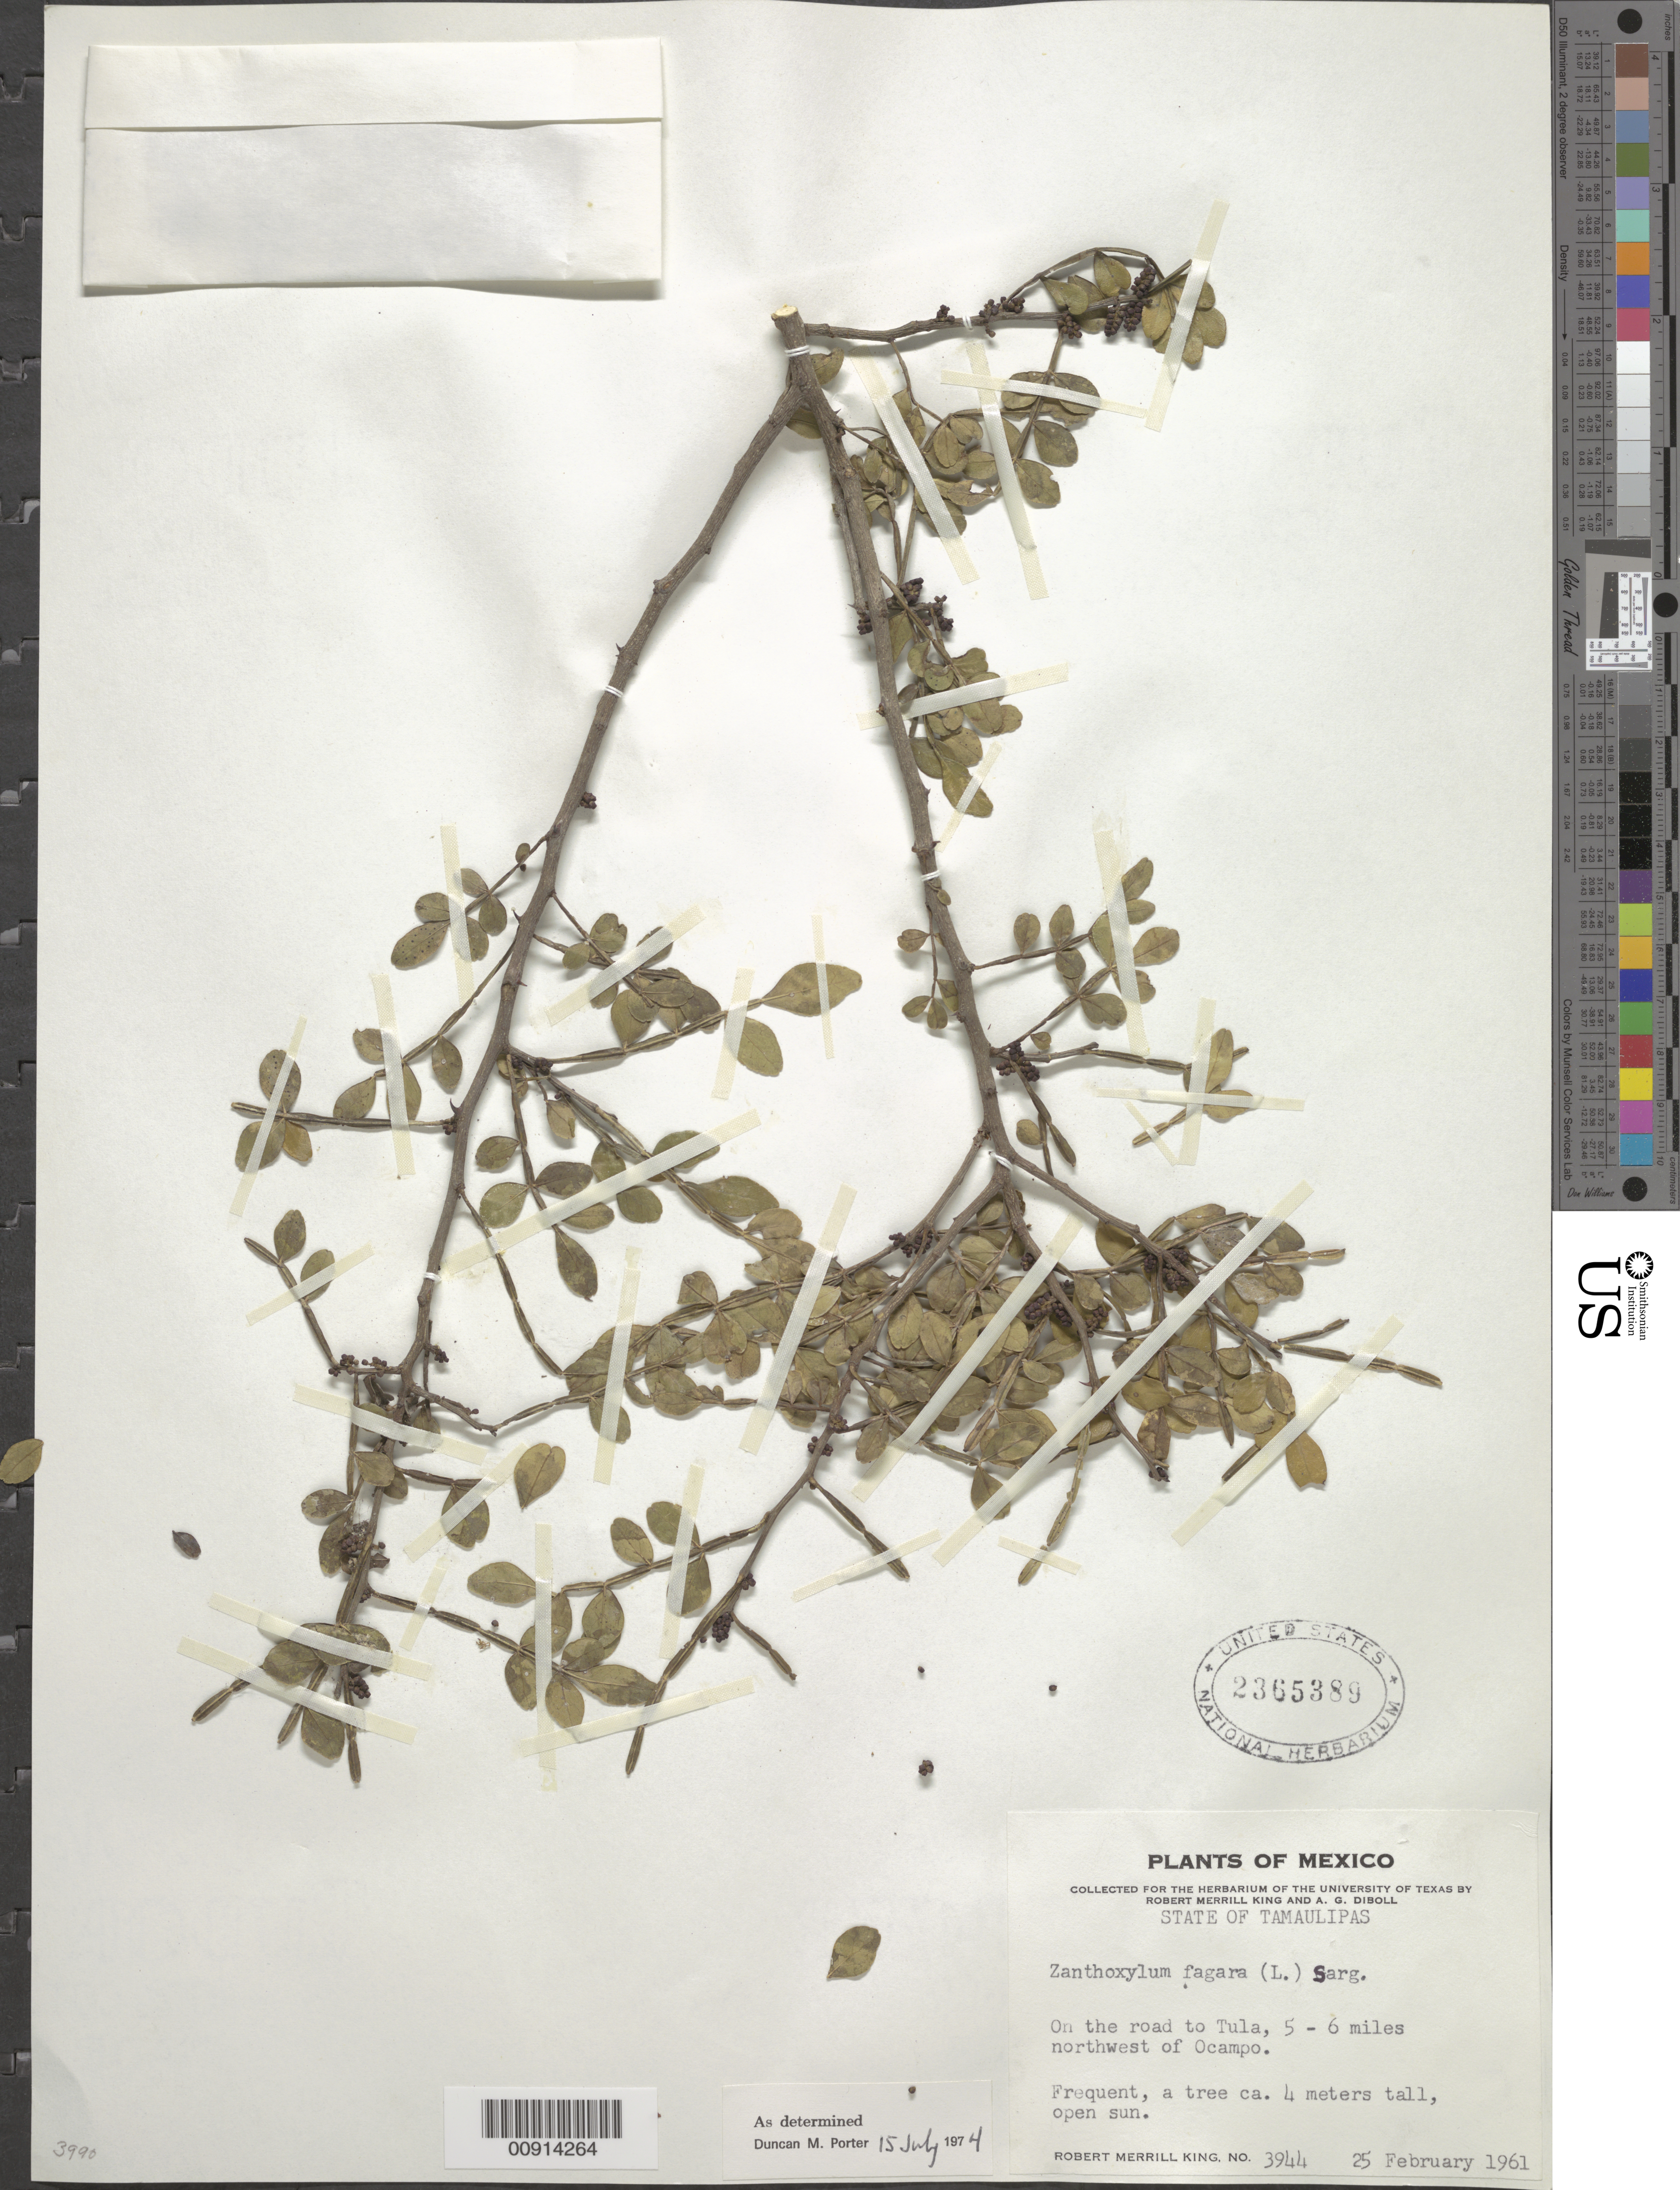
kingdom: Plantae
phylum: Tracheophyta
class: Magnoliopsida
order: Sapindales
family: Rutaceae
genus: Zanthoxylum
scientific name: Zanthoxylum fagara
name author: (L.) Sarg.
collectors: R. M. King & A. Diboll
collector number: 3944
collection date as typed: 25 Feb 1961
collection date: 1961-02-25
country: Mexico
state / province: Tamaulipas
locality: State of Tamaulipas: On the road to Tula, 5-6 miles northwest of Ocampo.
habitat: Open sun.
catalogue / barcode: US 2365389